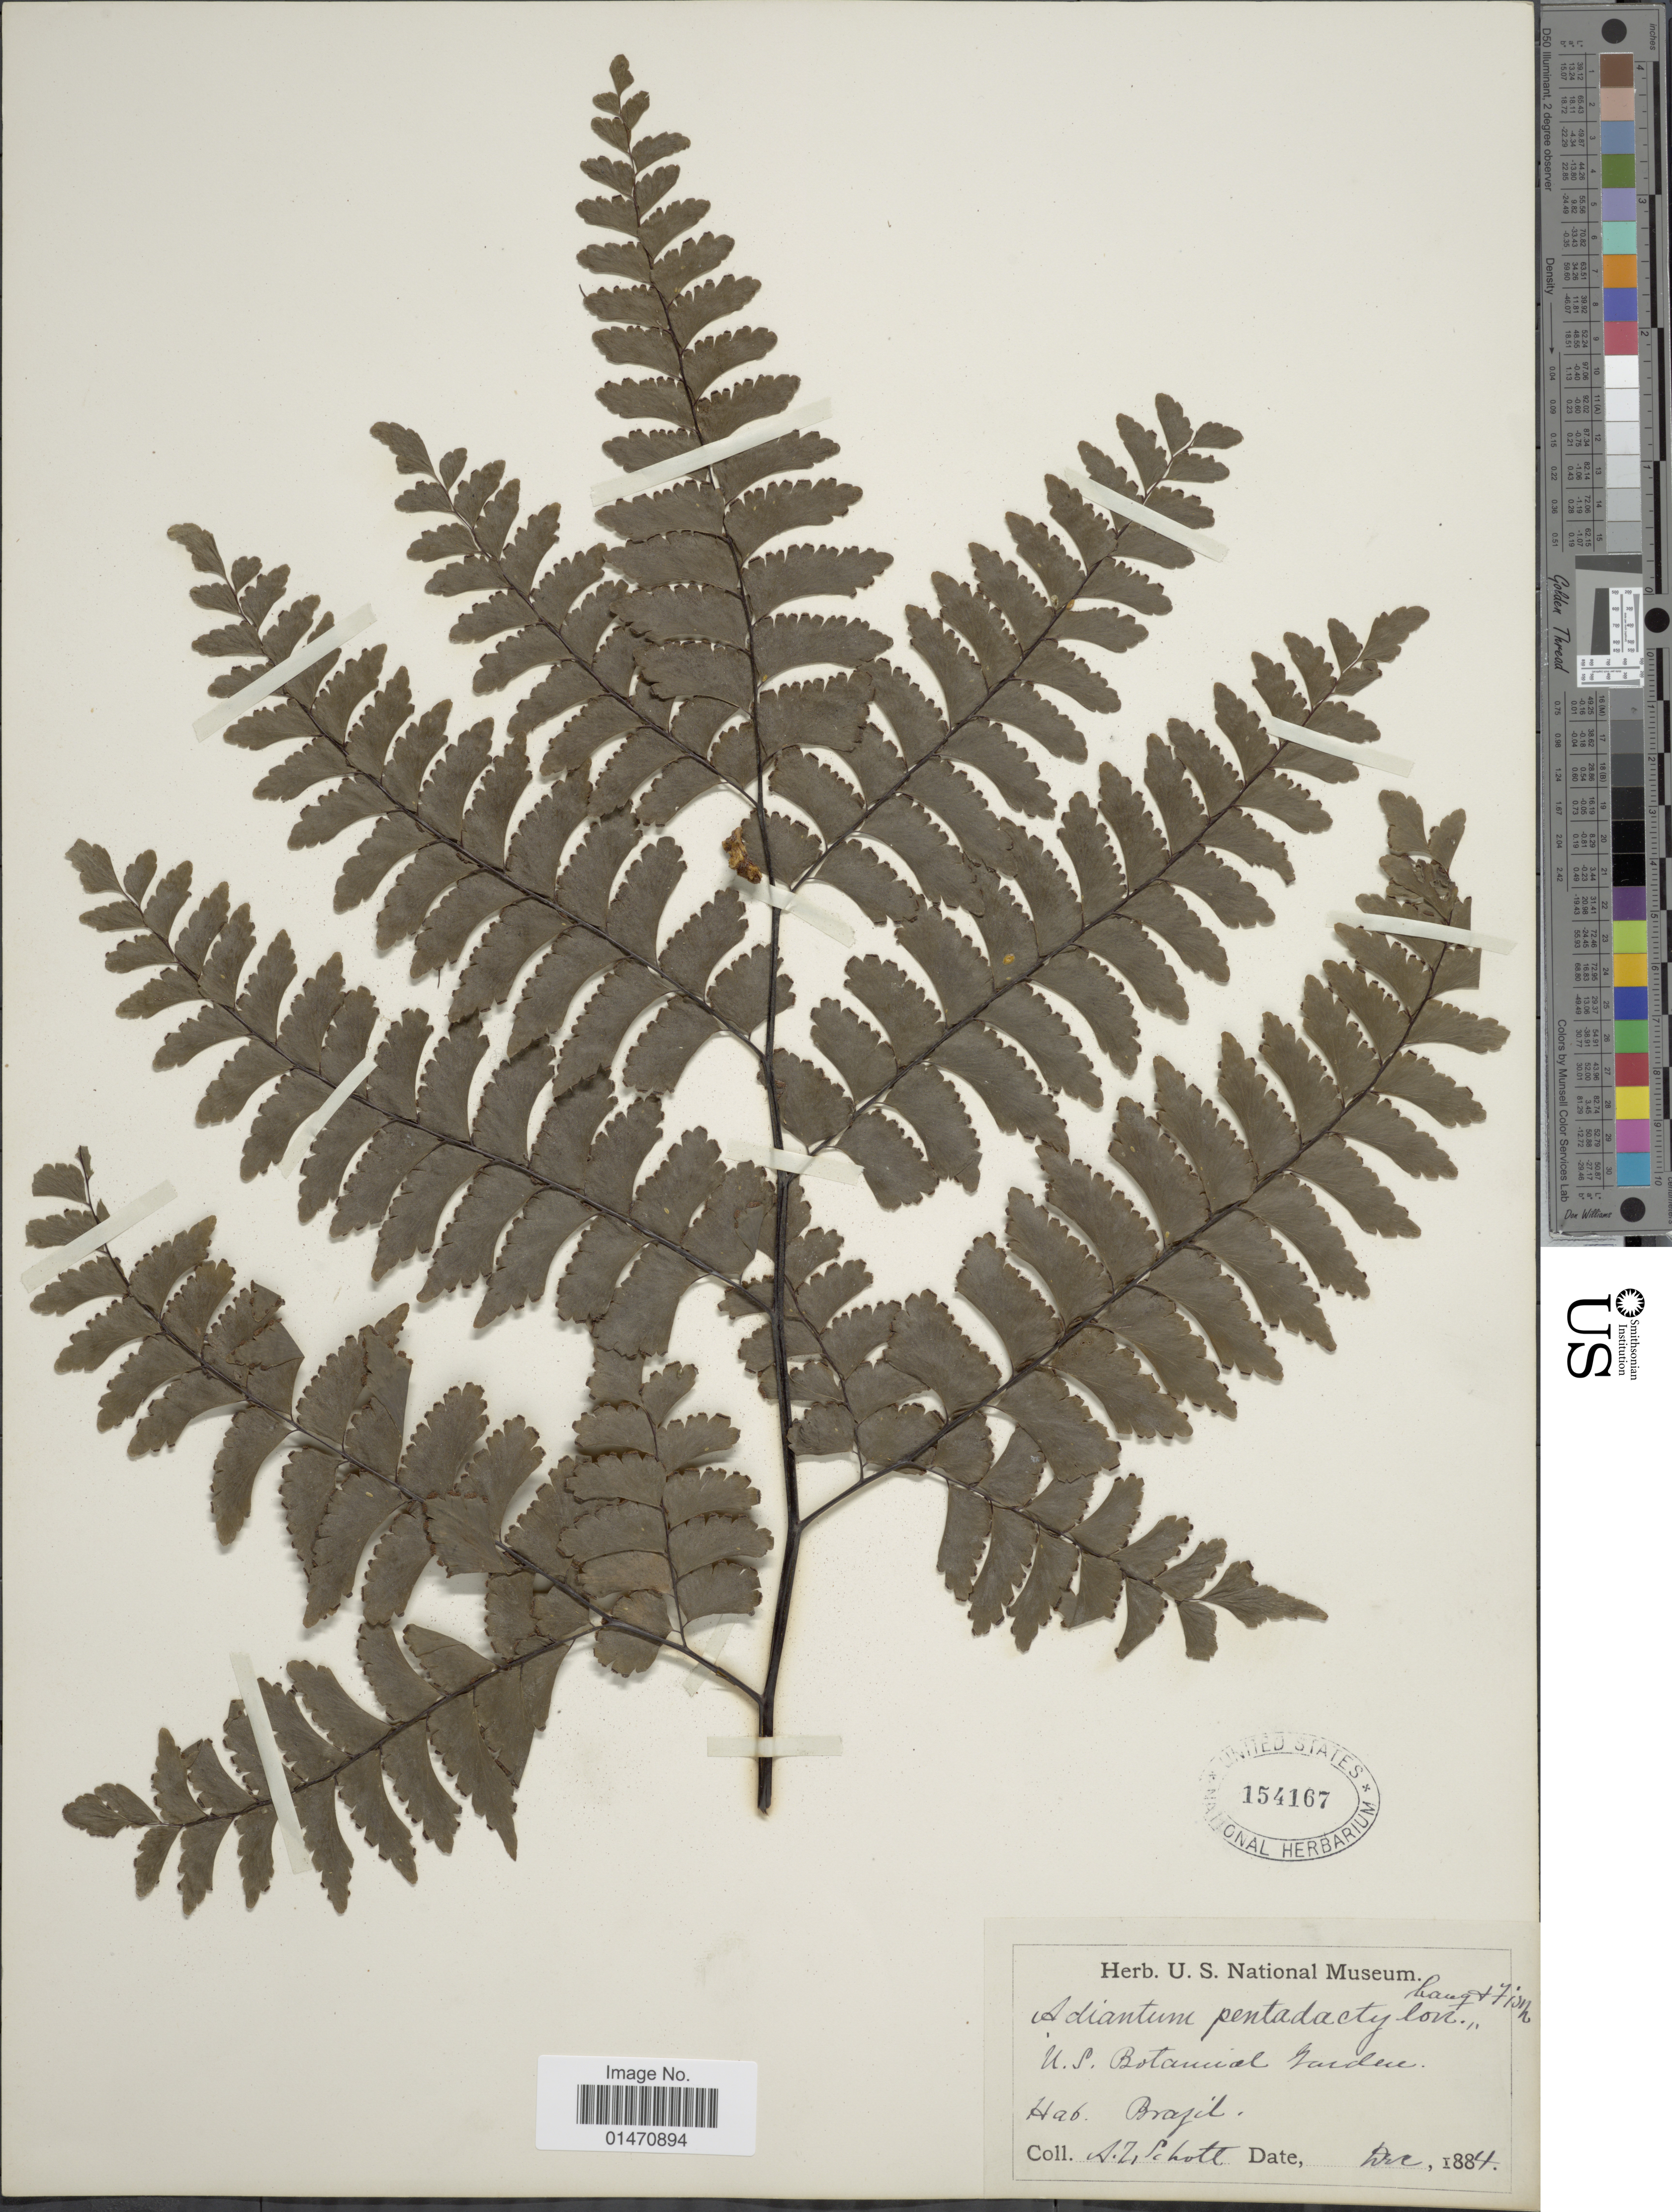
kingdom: Plantae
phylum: Tracheophyta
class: Polypodiopsida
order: Polypodiales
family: Pteridaceae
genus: Adiantum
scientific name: Adiantum pentadactylon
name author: Langsd. & Fisch.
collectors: A. L. Schott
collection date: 1884-12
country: United States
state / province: District of Columbia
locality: U.S. Botanical Garden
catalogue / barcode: US 154167